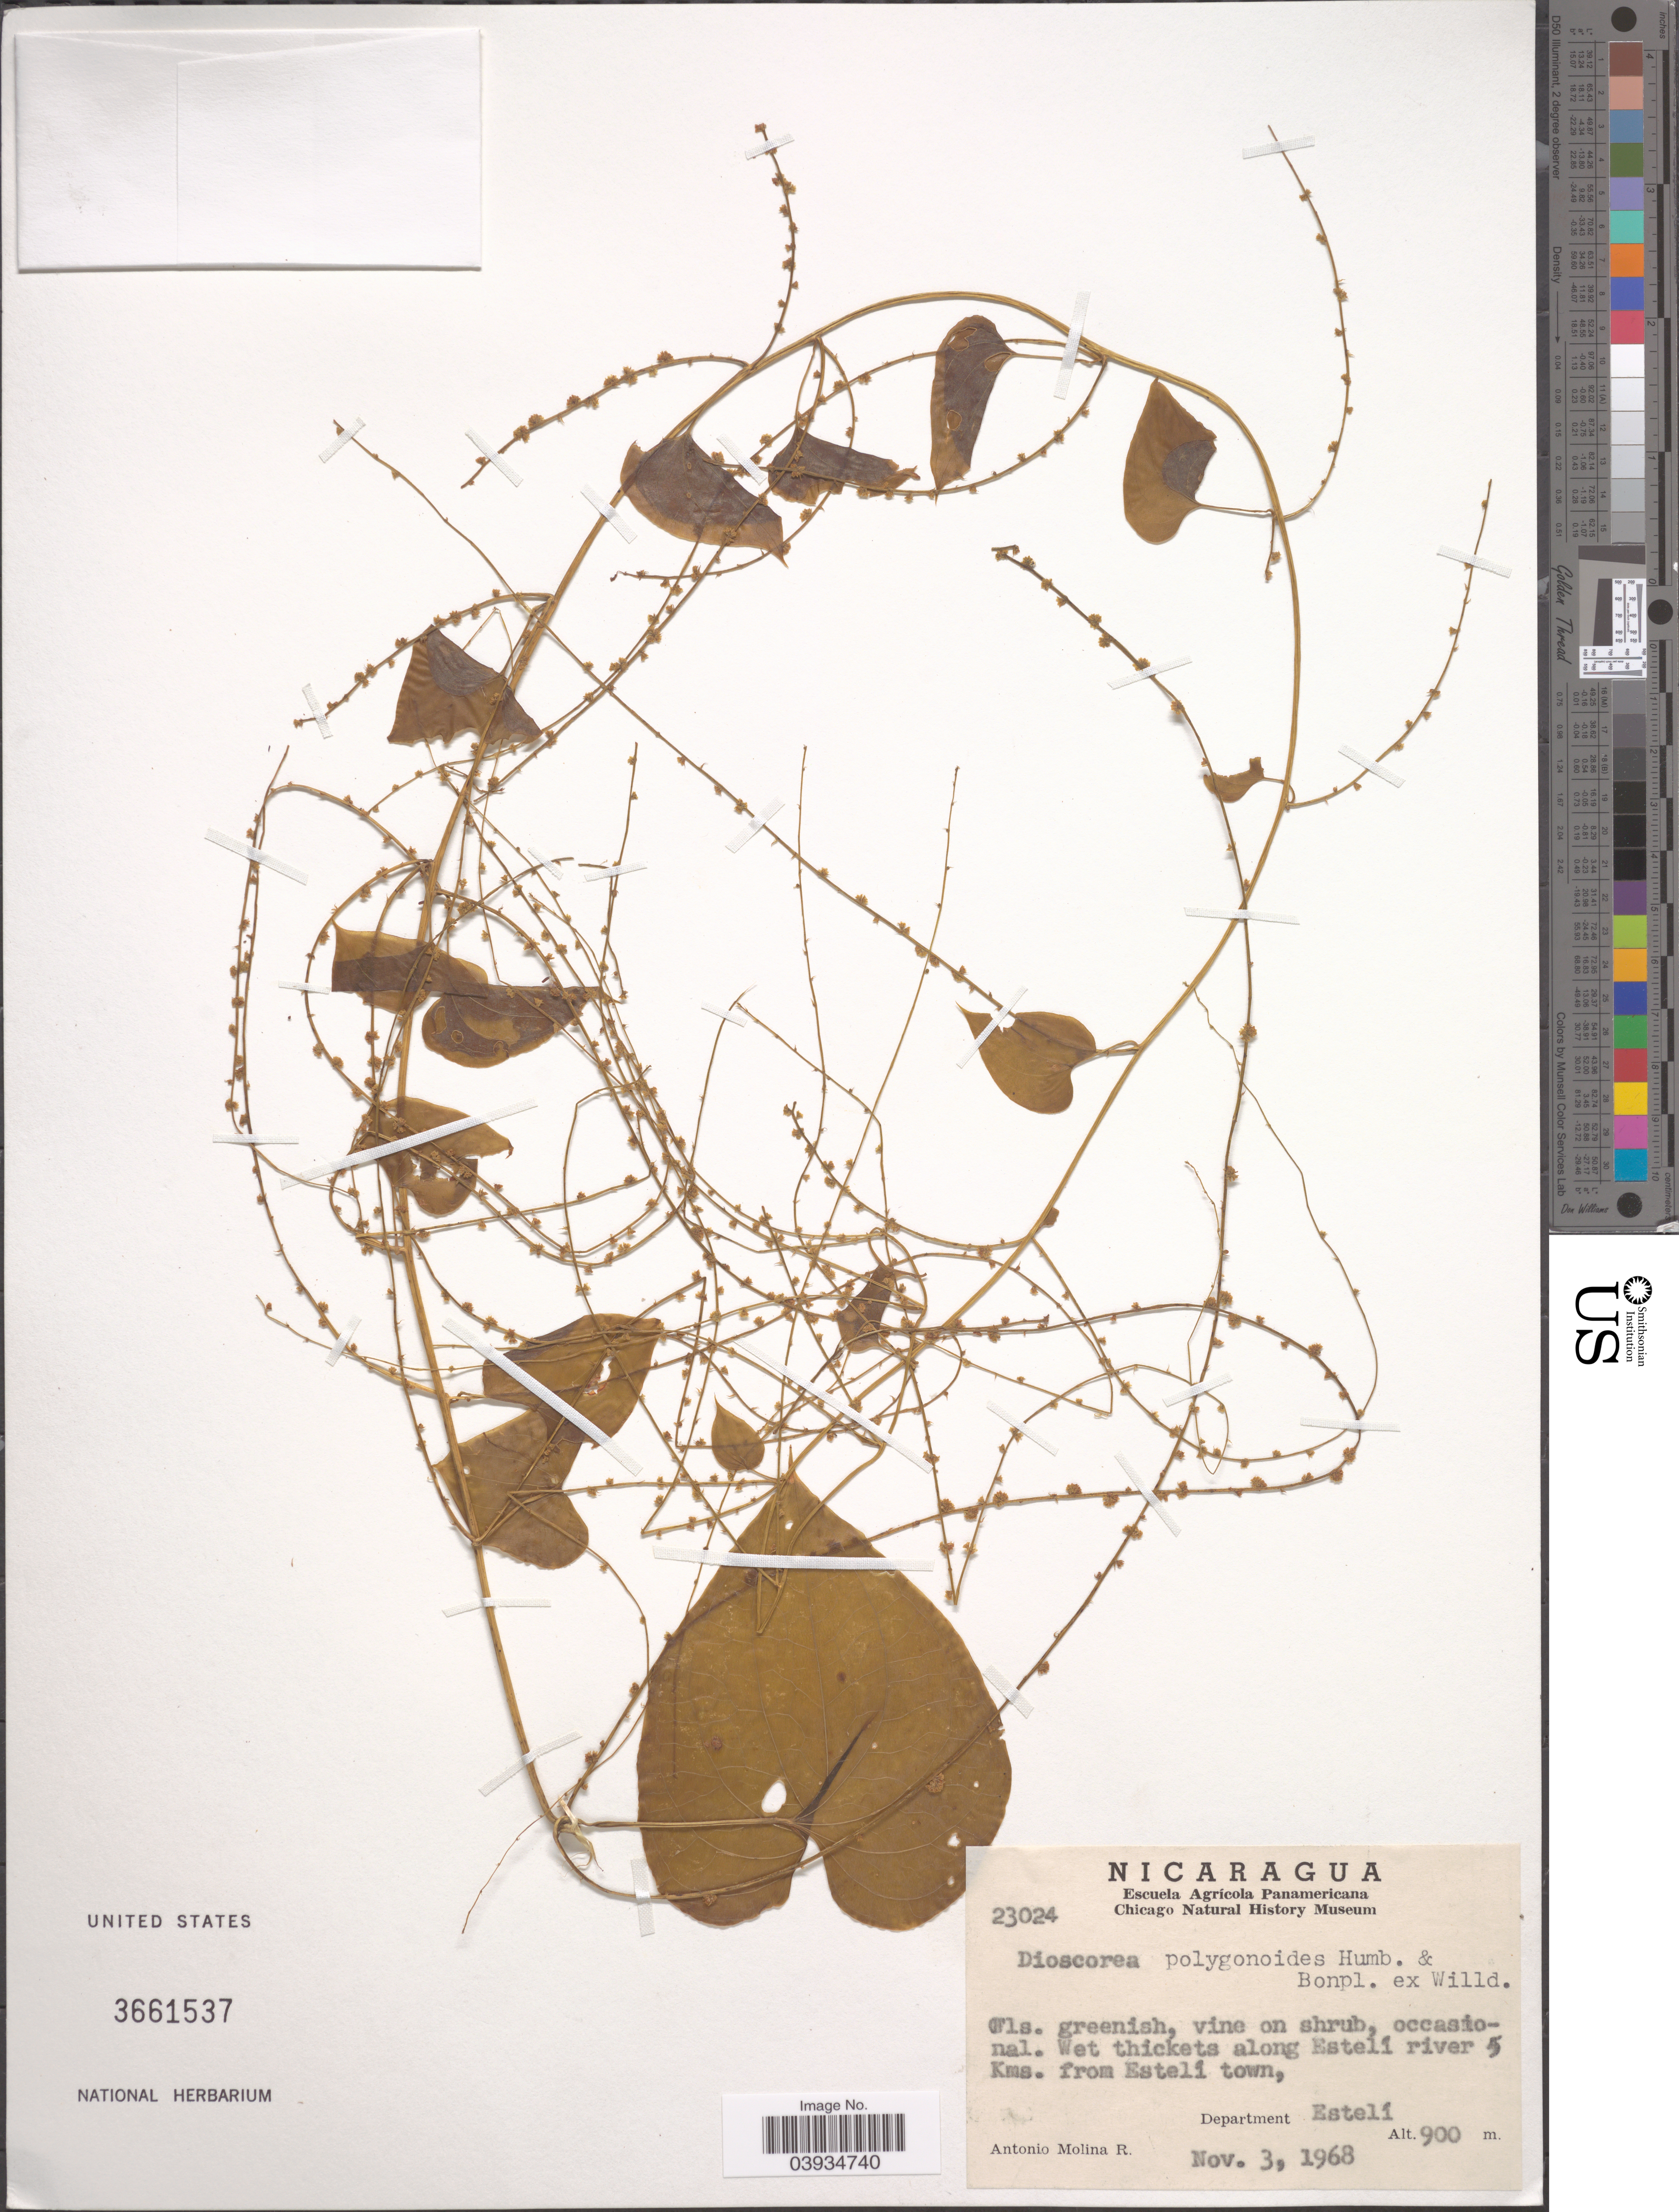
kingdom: Plantae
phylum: Tracheophyta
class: Liliopsida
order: Dioscoreales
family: Dioscoreaceae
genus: Dioscorea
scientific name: Dioscorea polygonoides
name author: Humb. & Bonpl. ex Willd.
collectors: A. Molina R.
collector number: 23024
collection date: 1968-11-03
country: Nicaragua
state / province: Esteli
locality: Wet thickets along Estelí river 5 Kms. from Estelí town, Department Estelí.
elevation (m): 900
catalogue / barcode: US 3661537